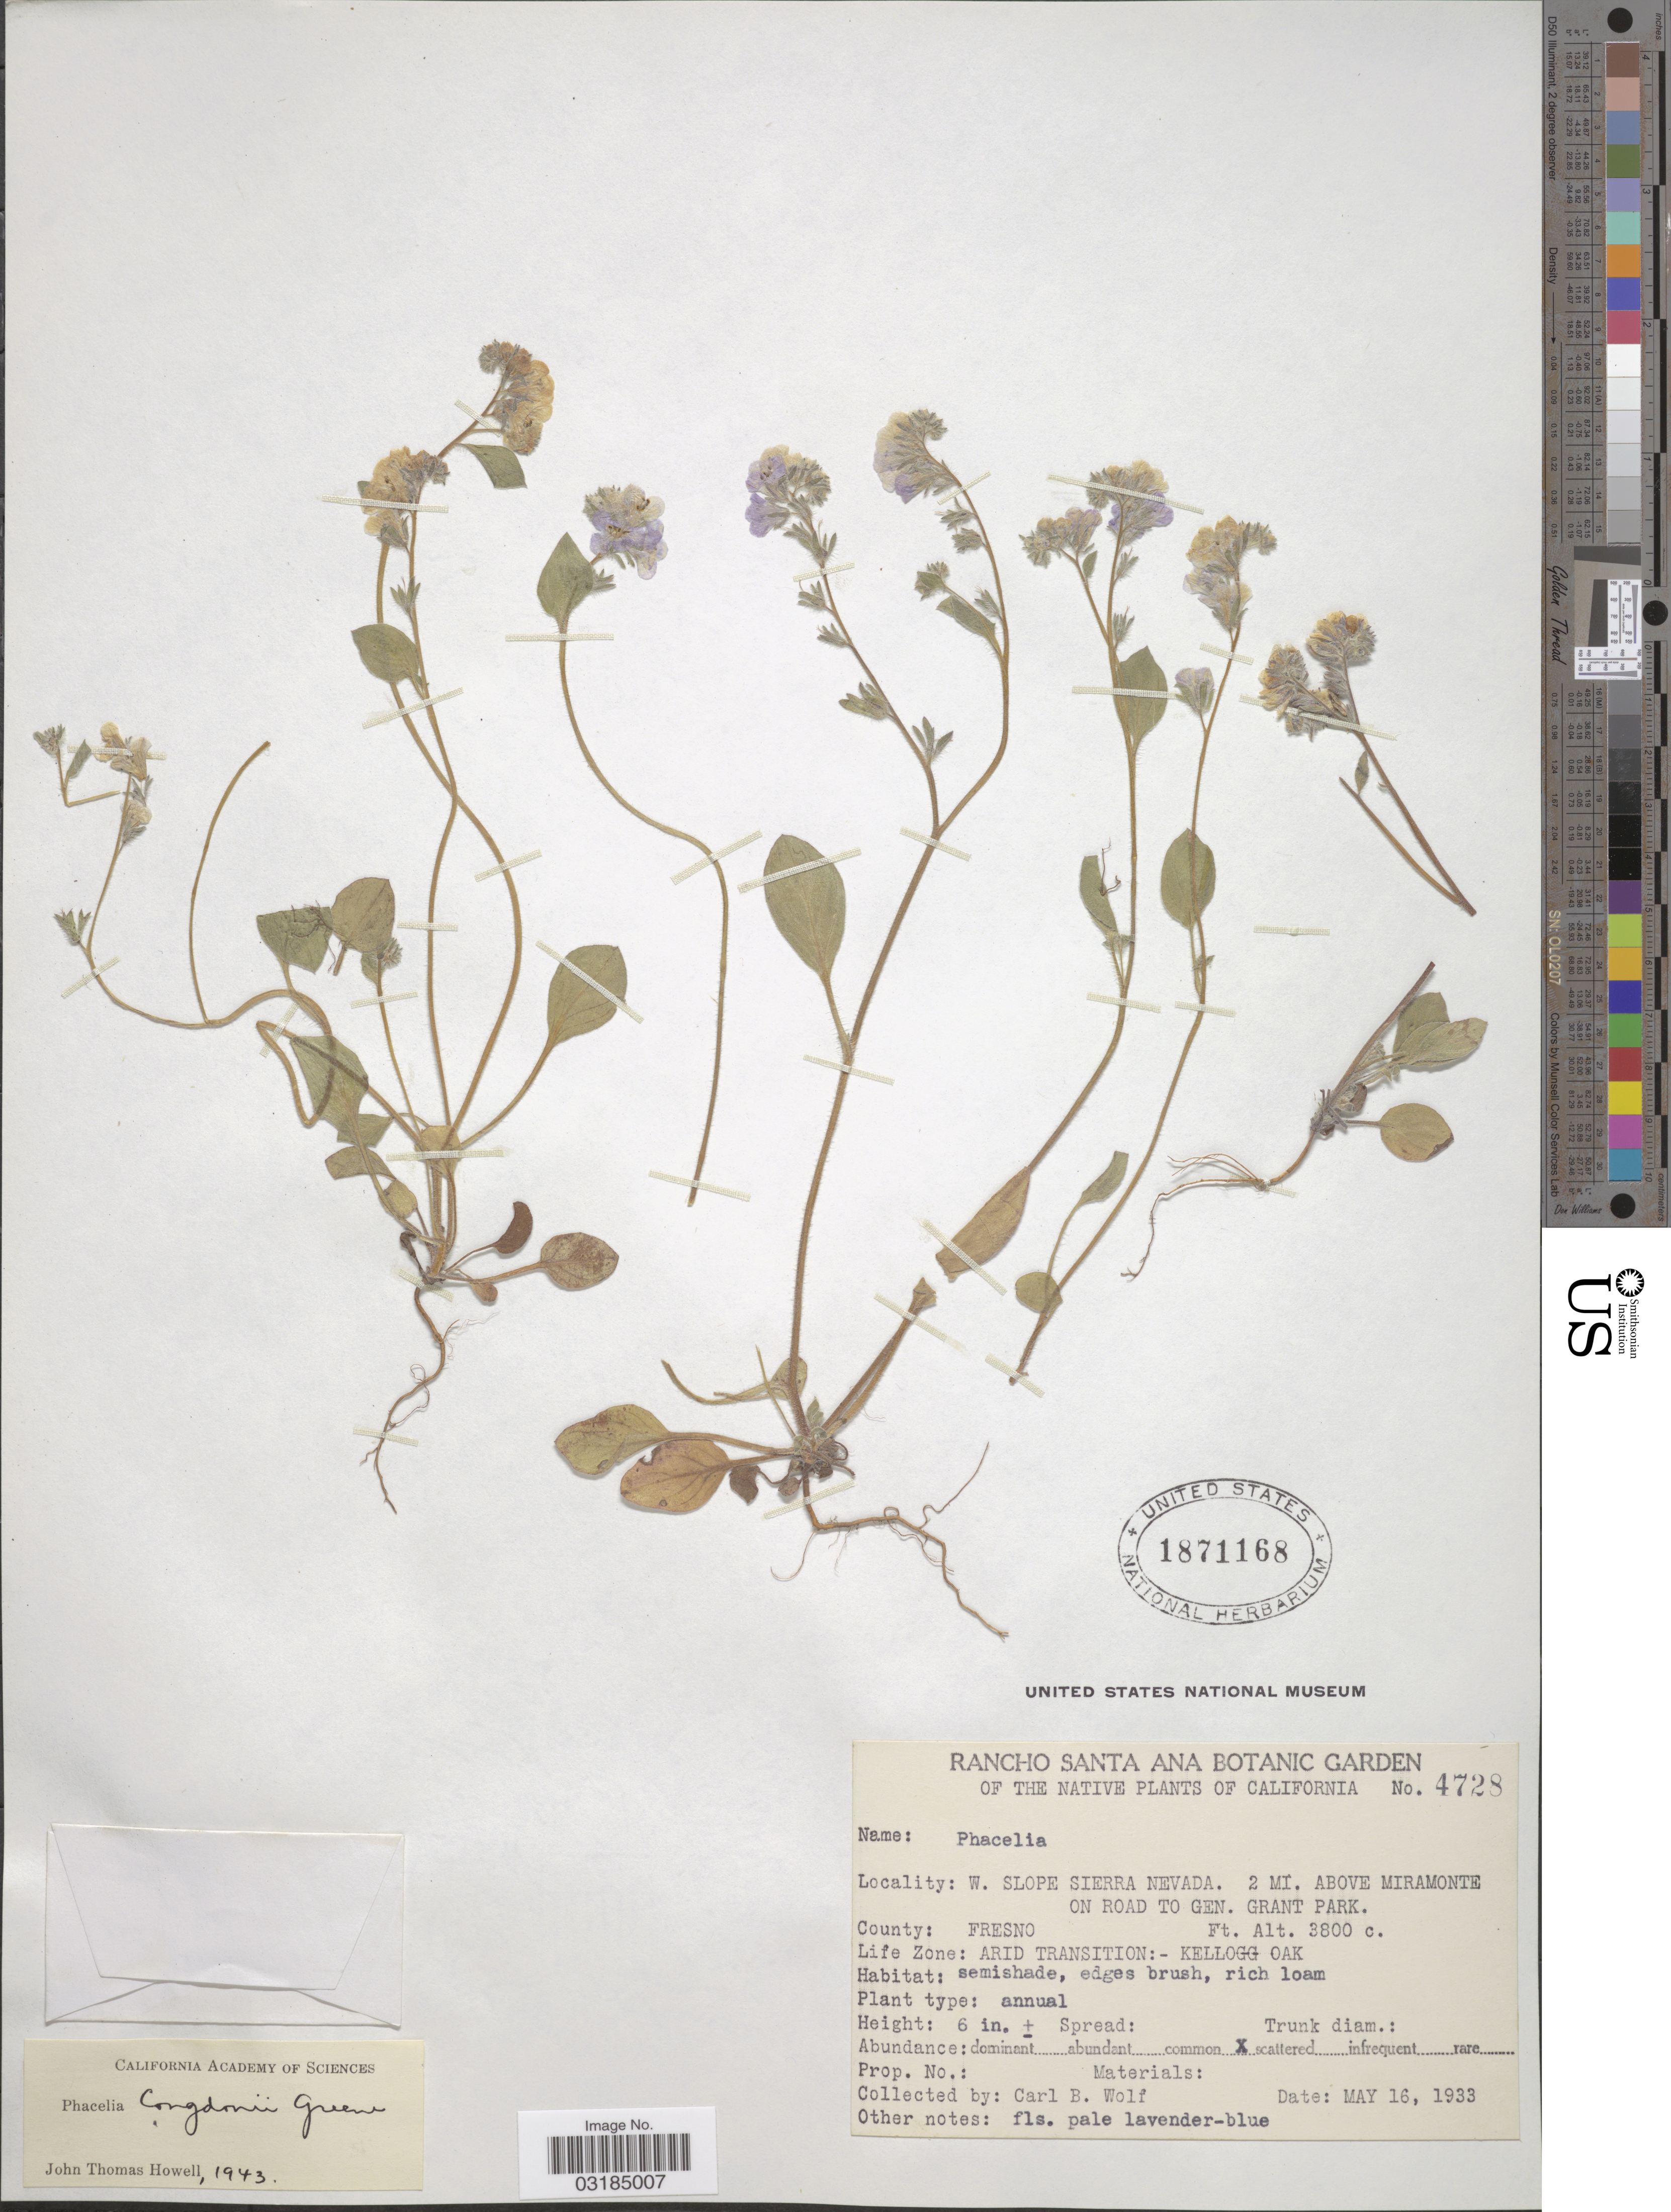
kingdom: Plantae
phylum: Tracheophyta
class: Magnoliopsida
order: Boraginales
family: Hydrophyllaceae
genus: Phacelia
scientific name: Phacelia congdonii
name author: S.W. Greene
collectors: C. B. Wolf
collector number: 4728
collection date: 1933-05-16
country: United States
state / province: California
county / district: Fresno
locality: W. slope Sierra Nevada. 2 mi. above Miramonte on road to Gen. Grant Park. County: Fresno. Life Zone: Arid Transition.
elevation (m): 1158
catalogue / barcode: US 1871168